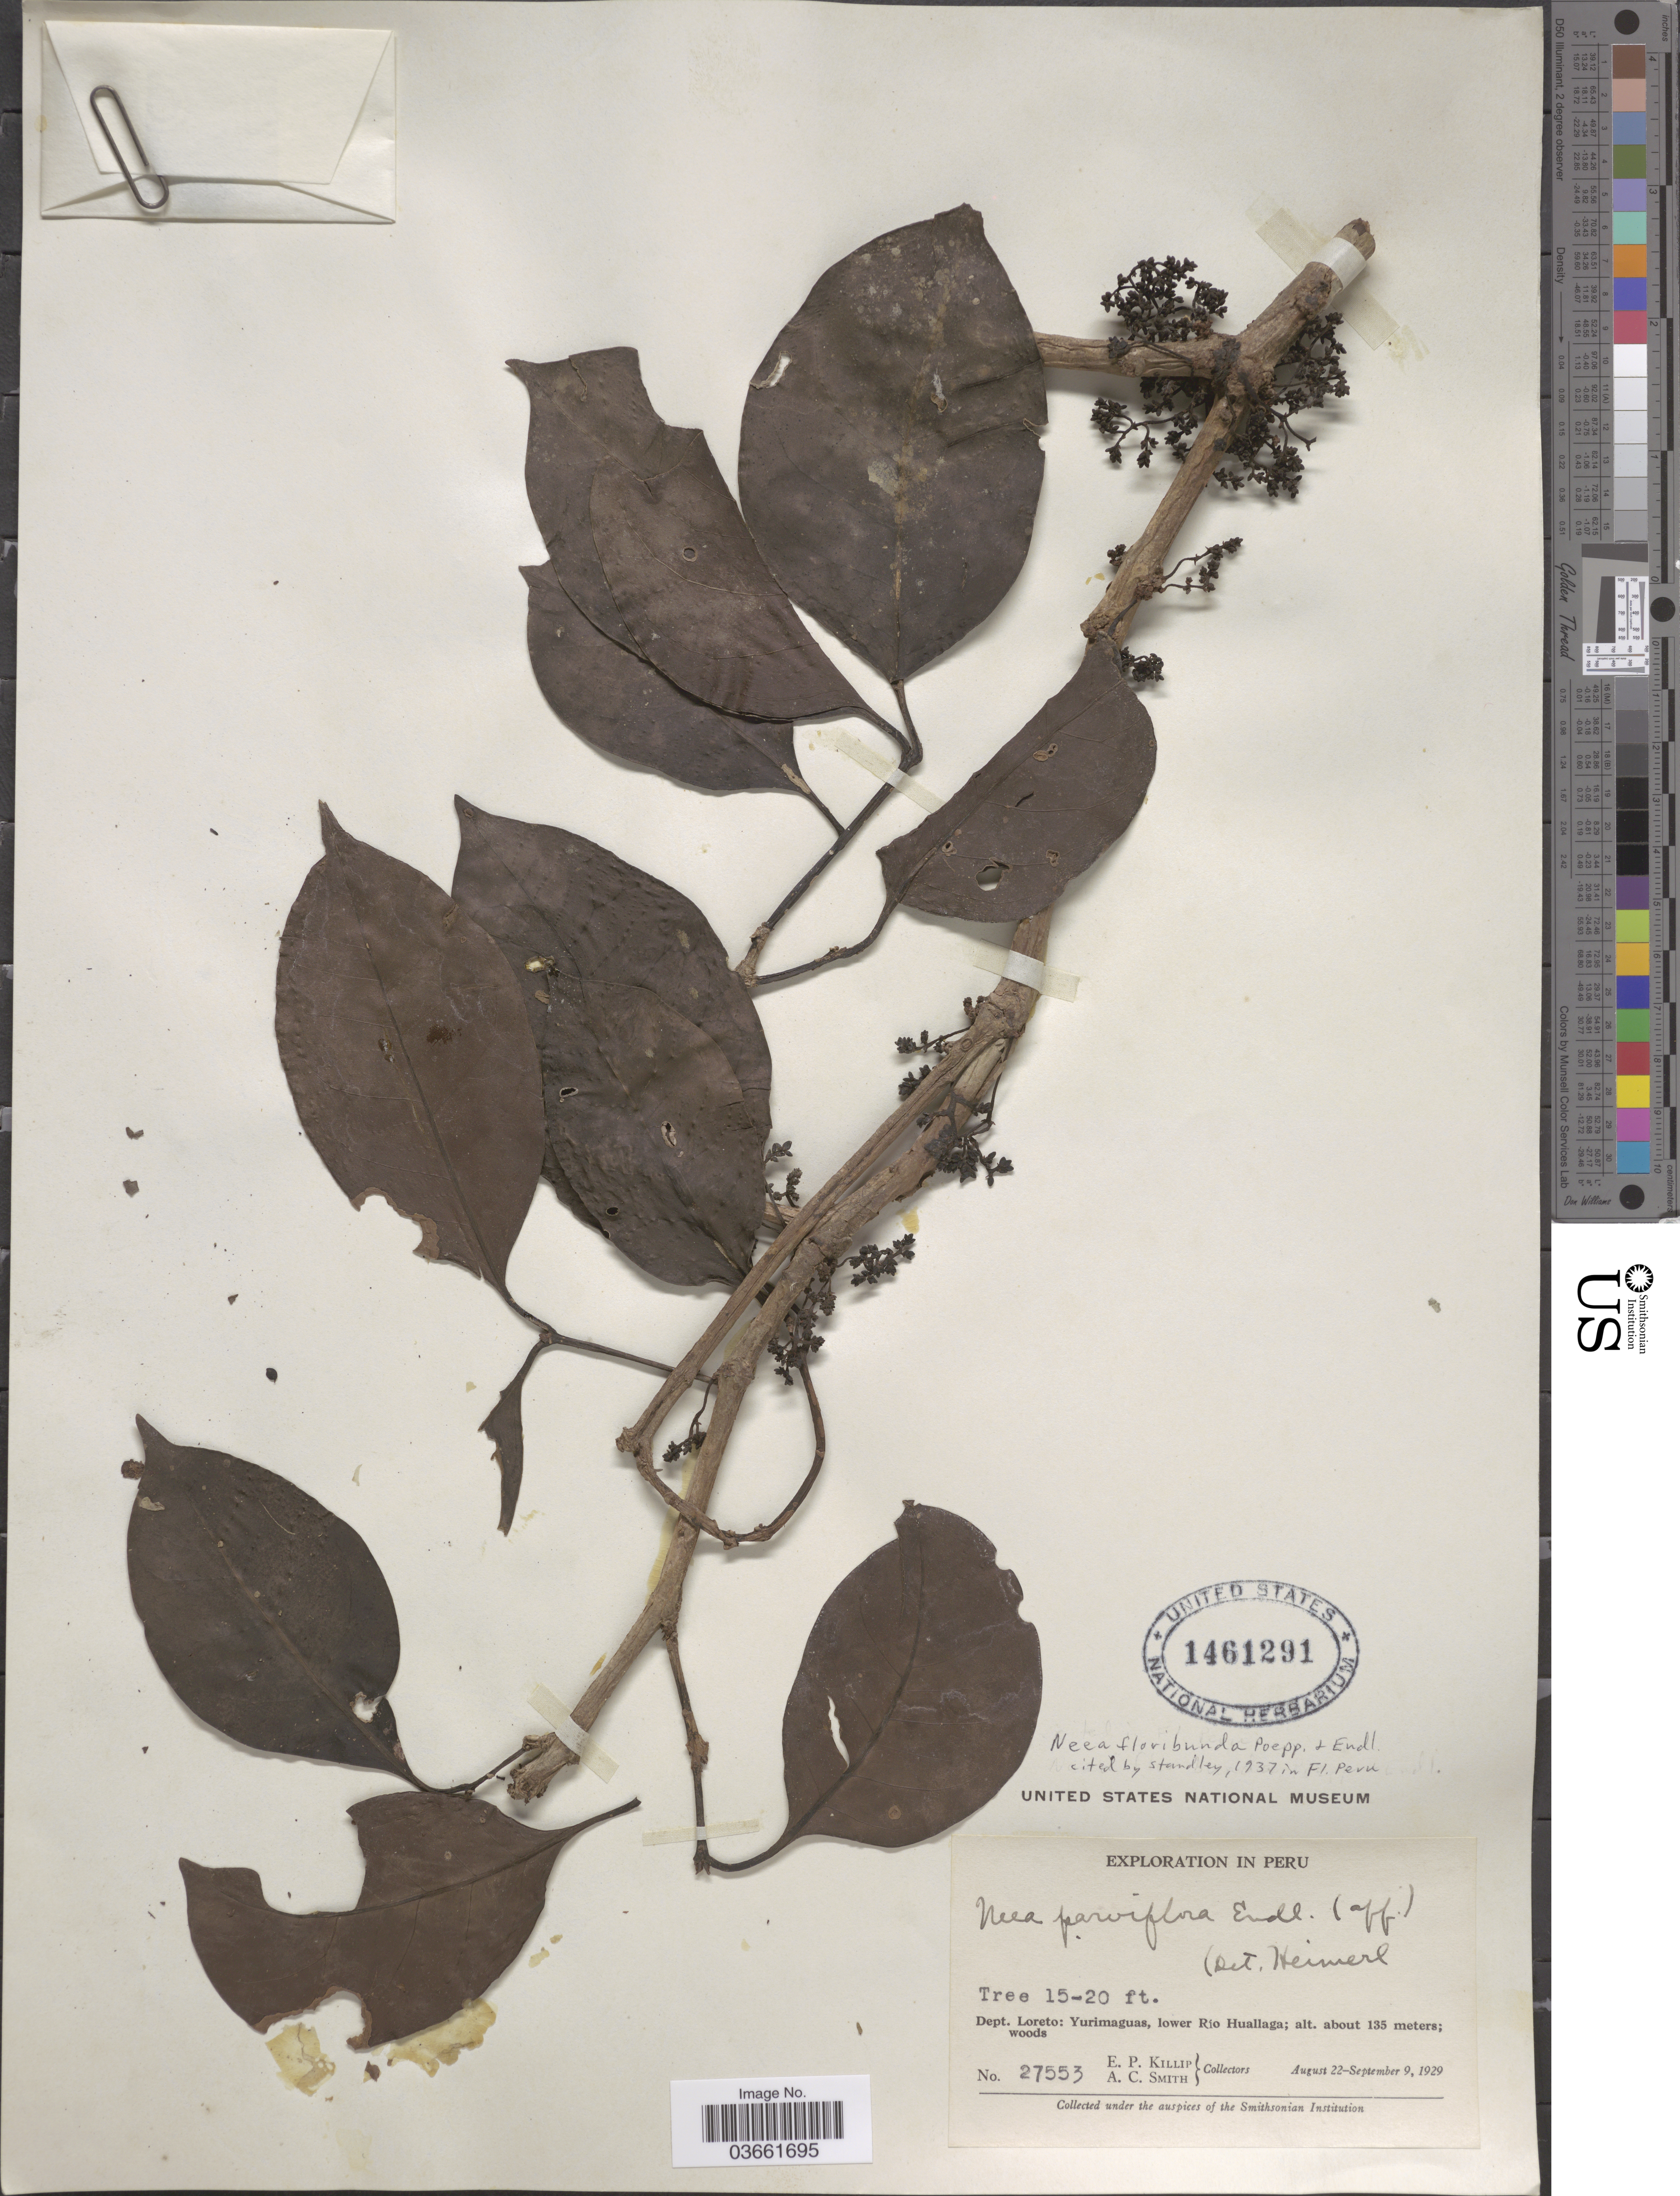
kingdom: Plantae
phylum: Tracheophyta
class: Magnoliopsida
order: Caryophyllales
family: Nyctaginaceae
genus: Neea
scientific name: Neea floribunda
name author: Poepp. & Endl.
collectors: E. P. Killip & A. C. Smith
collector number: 27553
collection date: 1929-08-22/1929-09-09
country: Peru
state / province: Loreto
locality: Dept. Loreto: Yurimaguas, lower Río Huallaga.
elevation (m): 135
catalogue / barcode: US 1461291